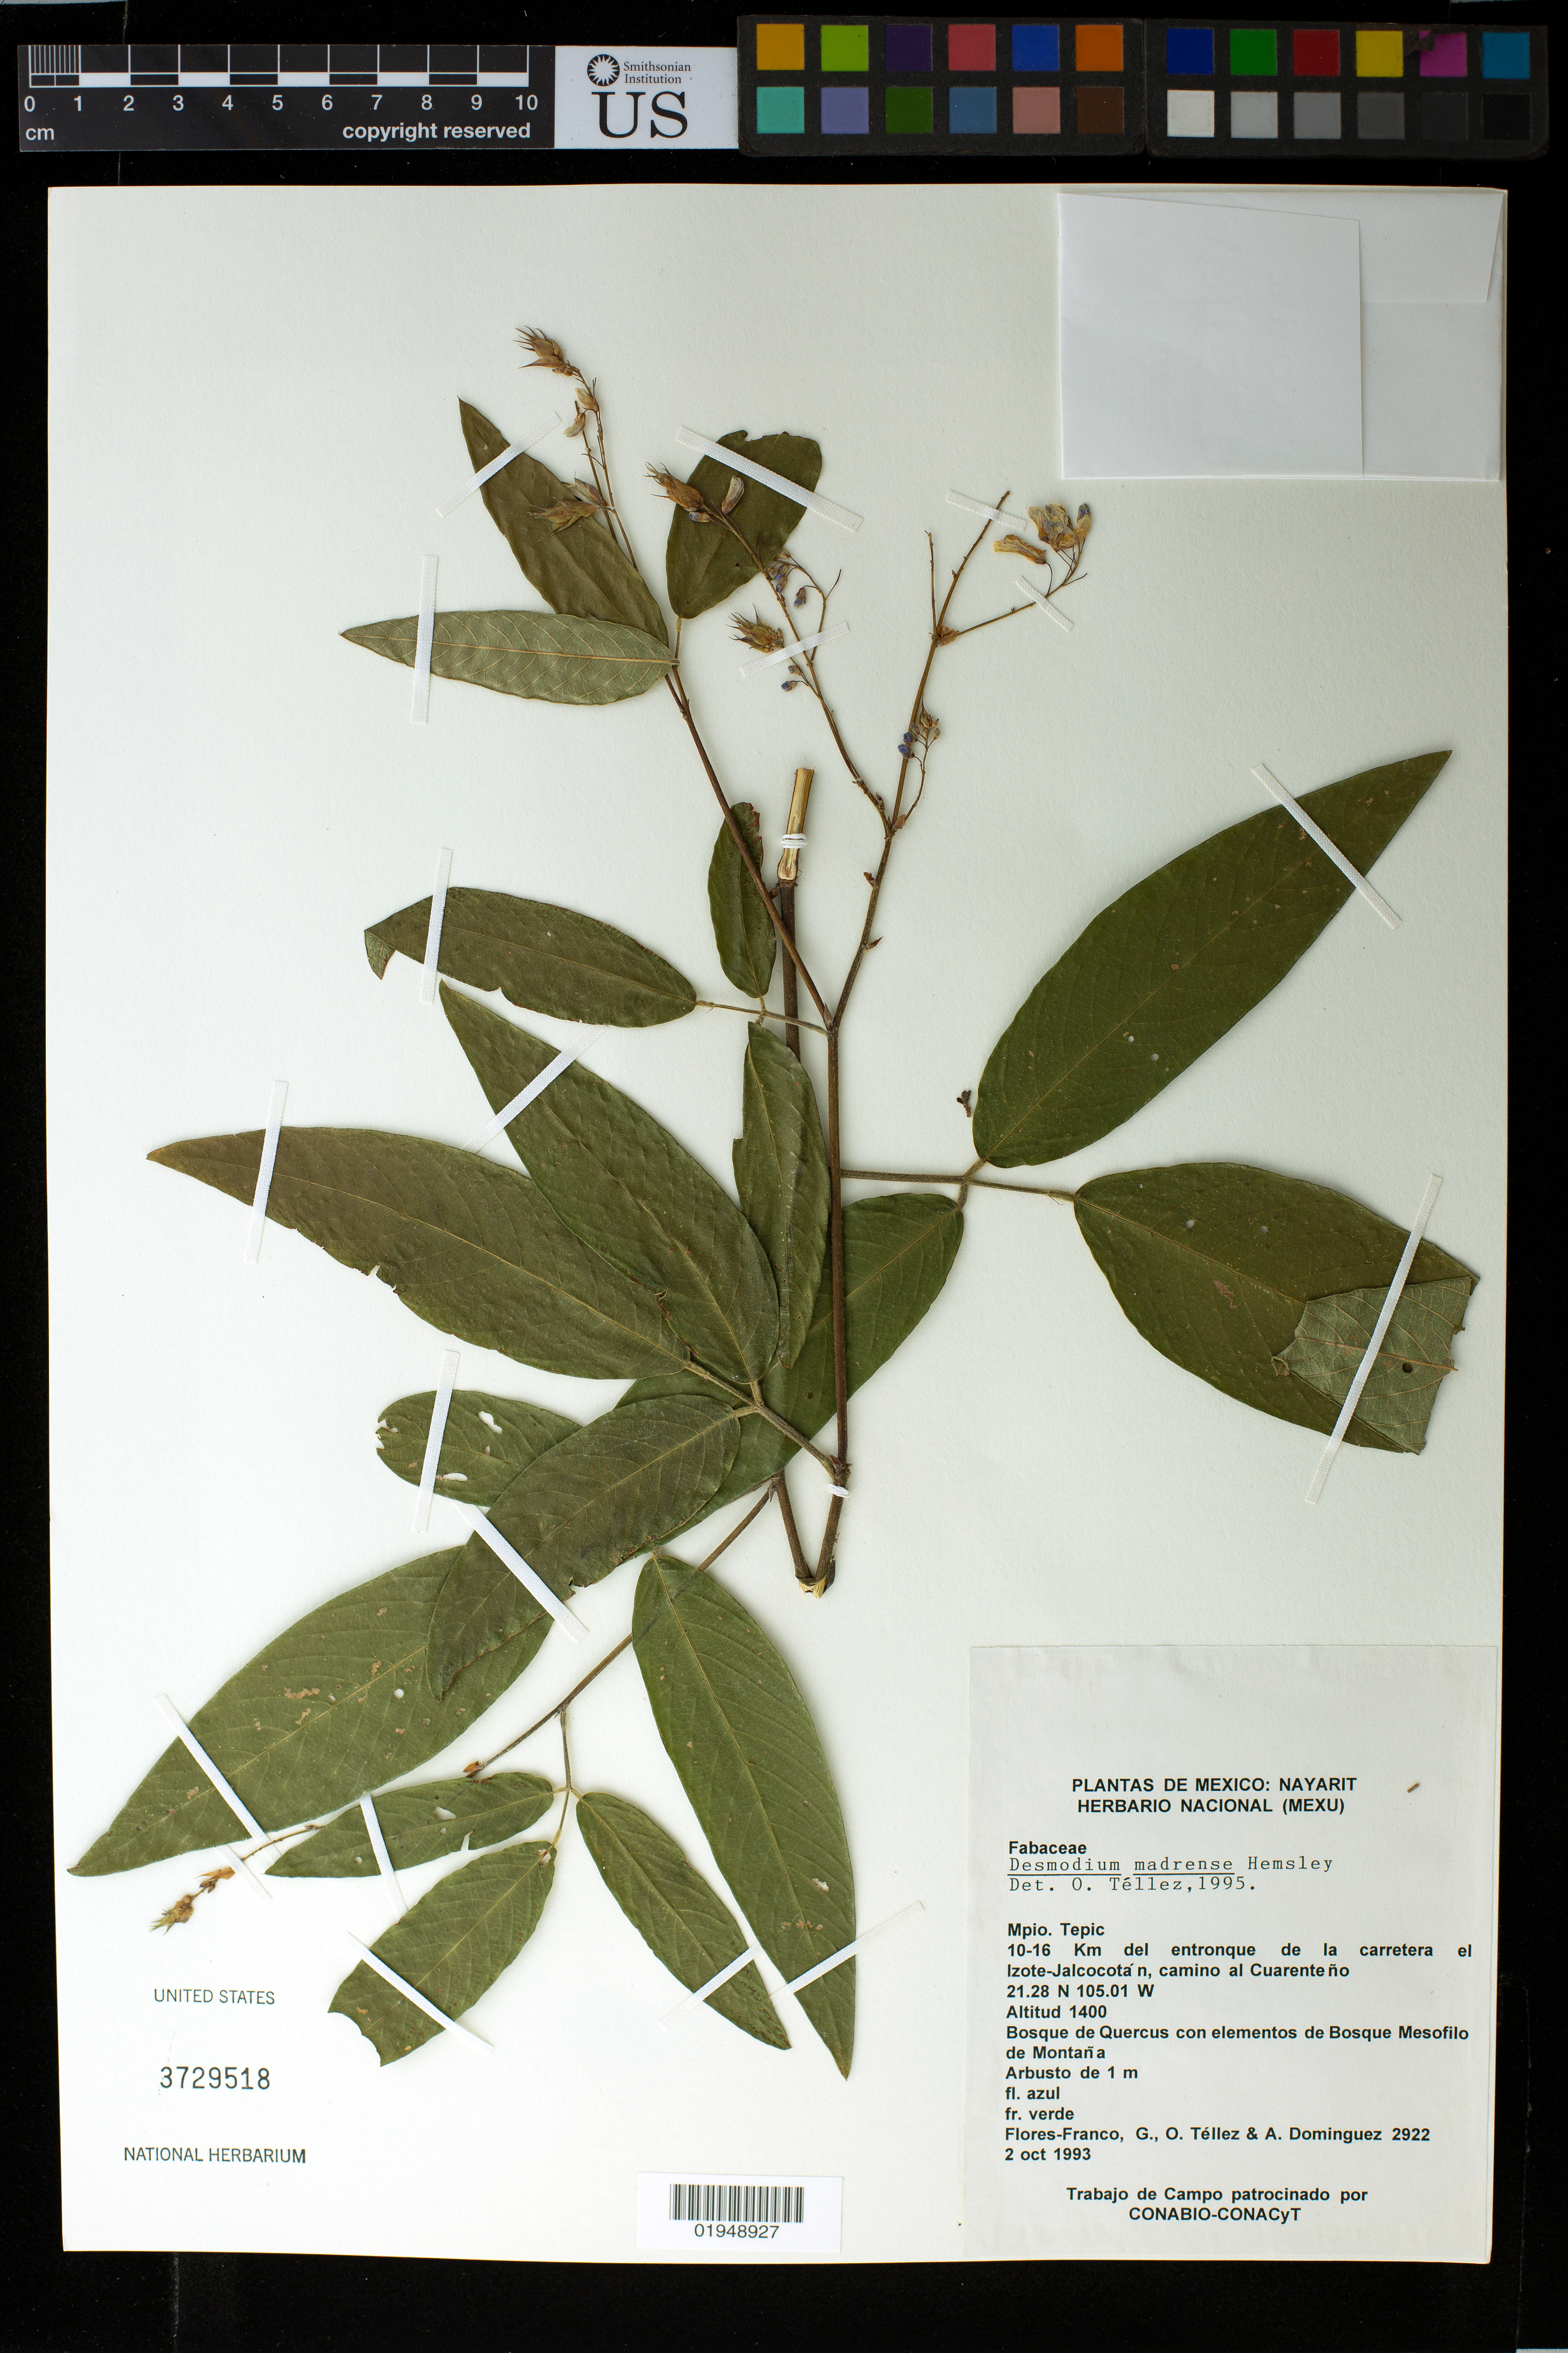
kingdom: Plantae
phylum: Tracheophyta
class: Magnoliopsida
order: Fabales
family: Fabaceae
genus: Desmodium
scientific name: Desmodium madrense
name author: Micheli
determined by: Tellez, O.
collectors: G. Flores F., O. Tellez & A. Dominguez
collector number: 2922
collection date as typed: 2 Oct 1993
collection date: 1993-10-02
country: Mexico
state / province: Nayarit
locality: Mpio. Tepic, 10-16 km del entronque de la carretera el Izote-Jalcocotan, camino al Cuarenteño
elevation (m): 1400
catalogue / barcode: US 3729518